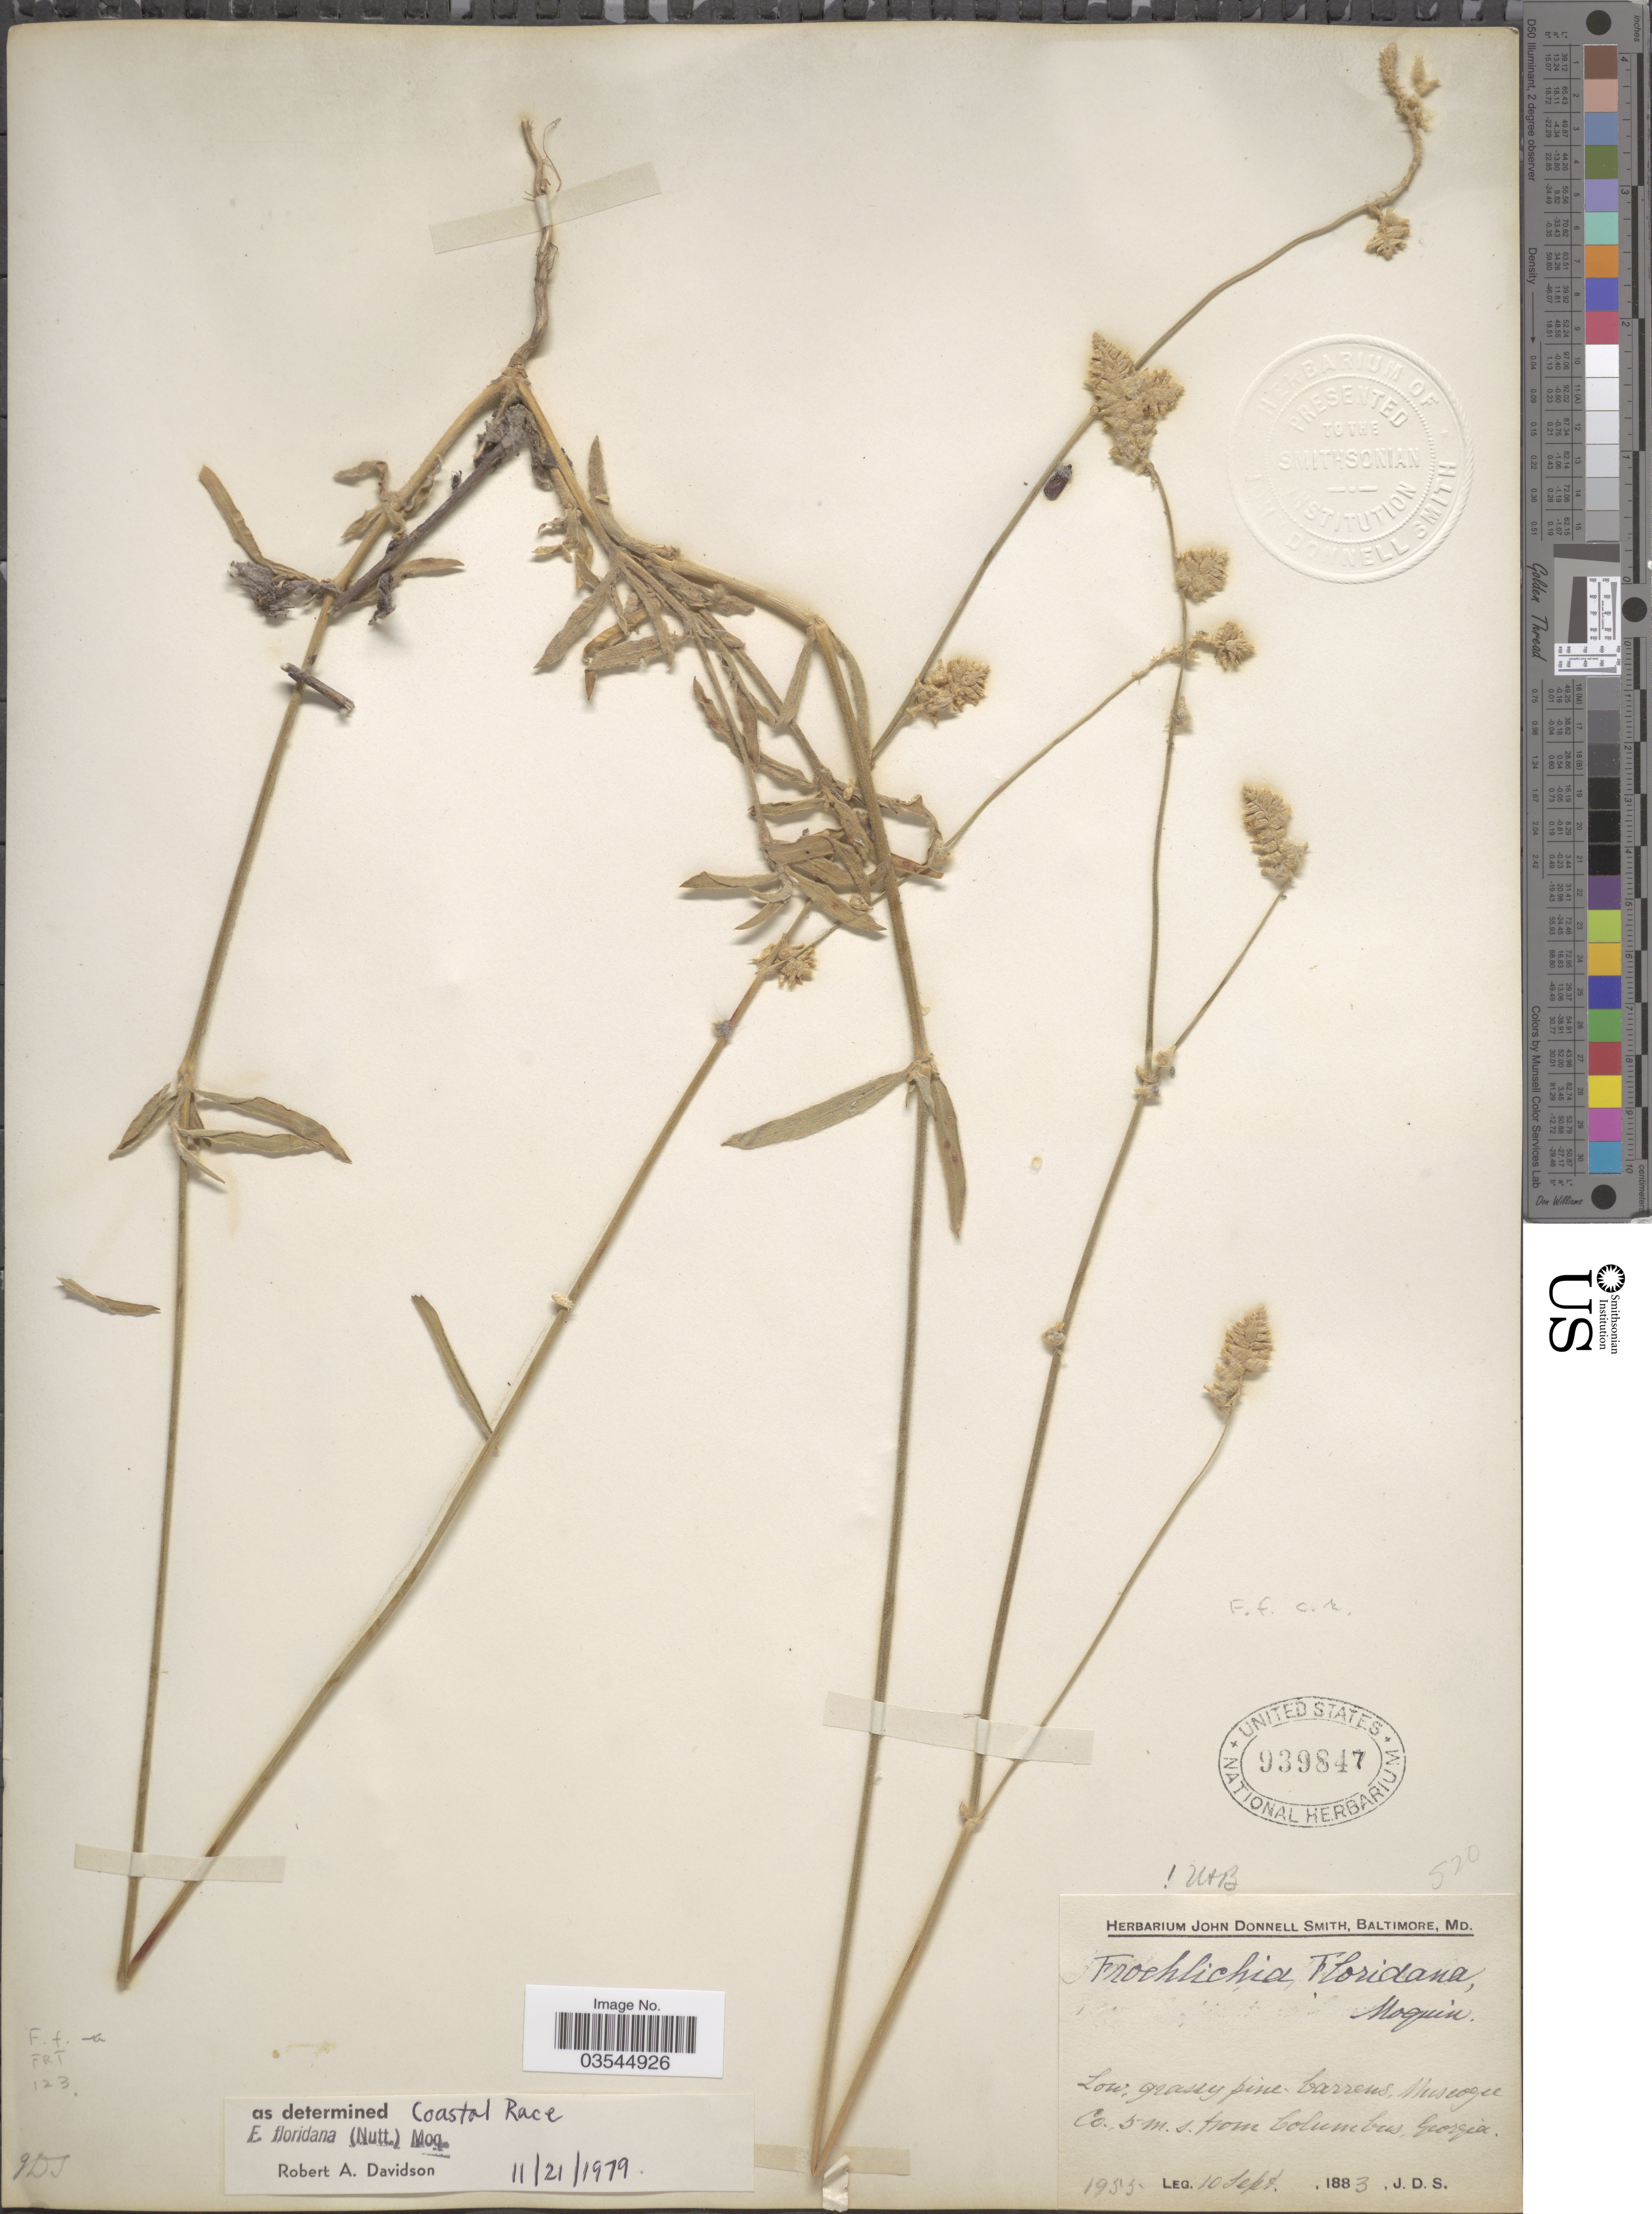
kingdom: Plantae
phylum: Tracheophyta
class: Magnoliopsida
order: Caryophyllales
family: Amaranthaceae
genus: Froelichia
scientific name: Froelichia floridana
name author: (Nutt.) Moq.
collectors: J. Donnell Smith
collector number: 1955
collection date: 1883-09-10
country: United States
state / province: Georgia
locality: Muscogee Co. 5m. s. from Columbus.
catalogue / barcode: US 939847